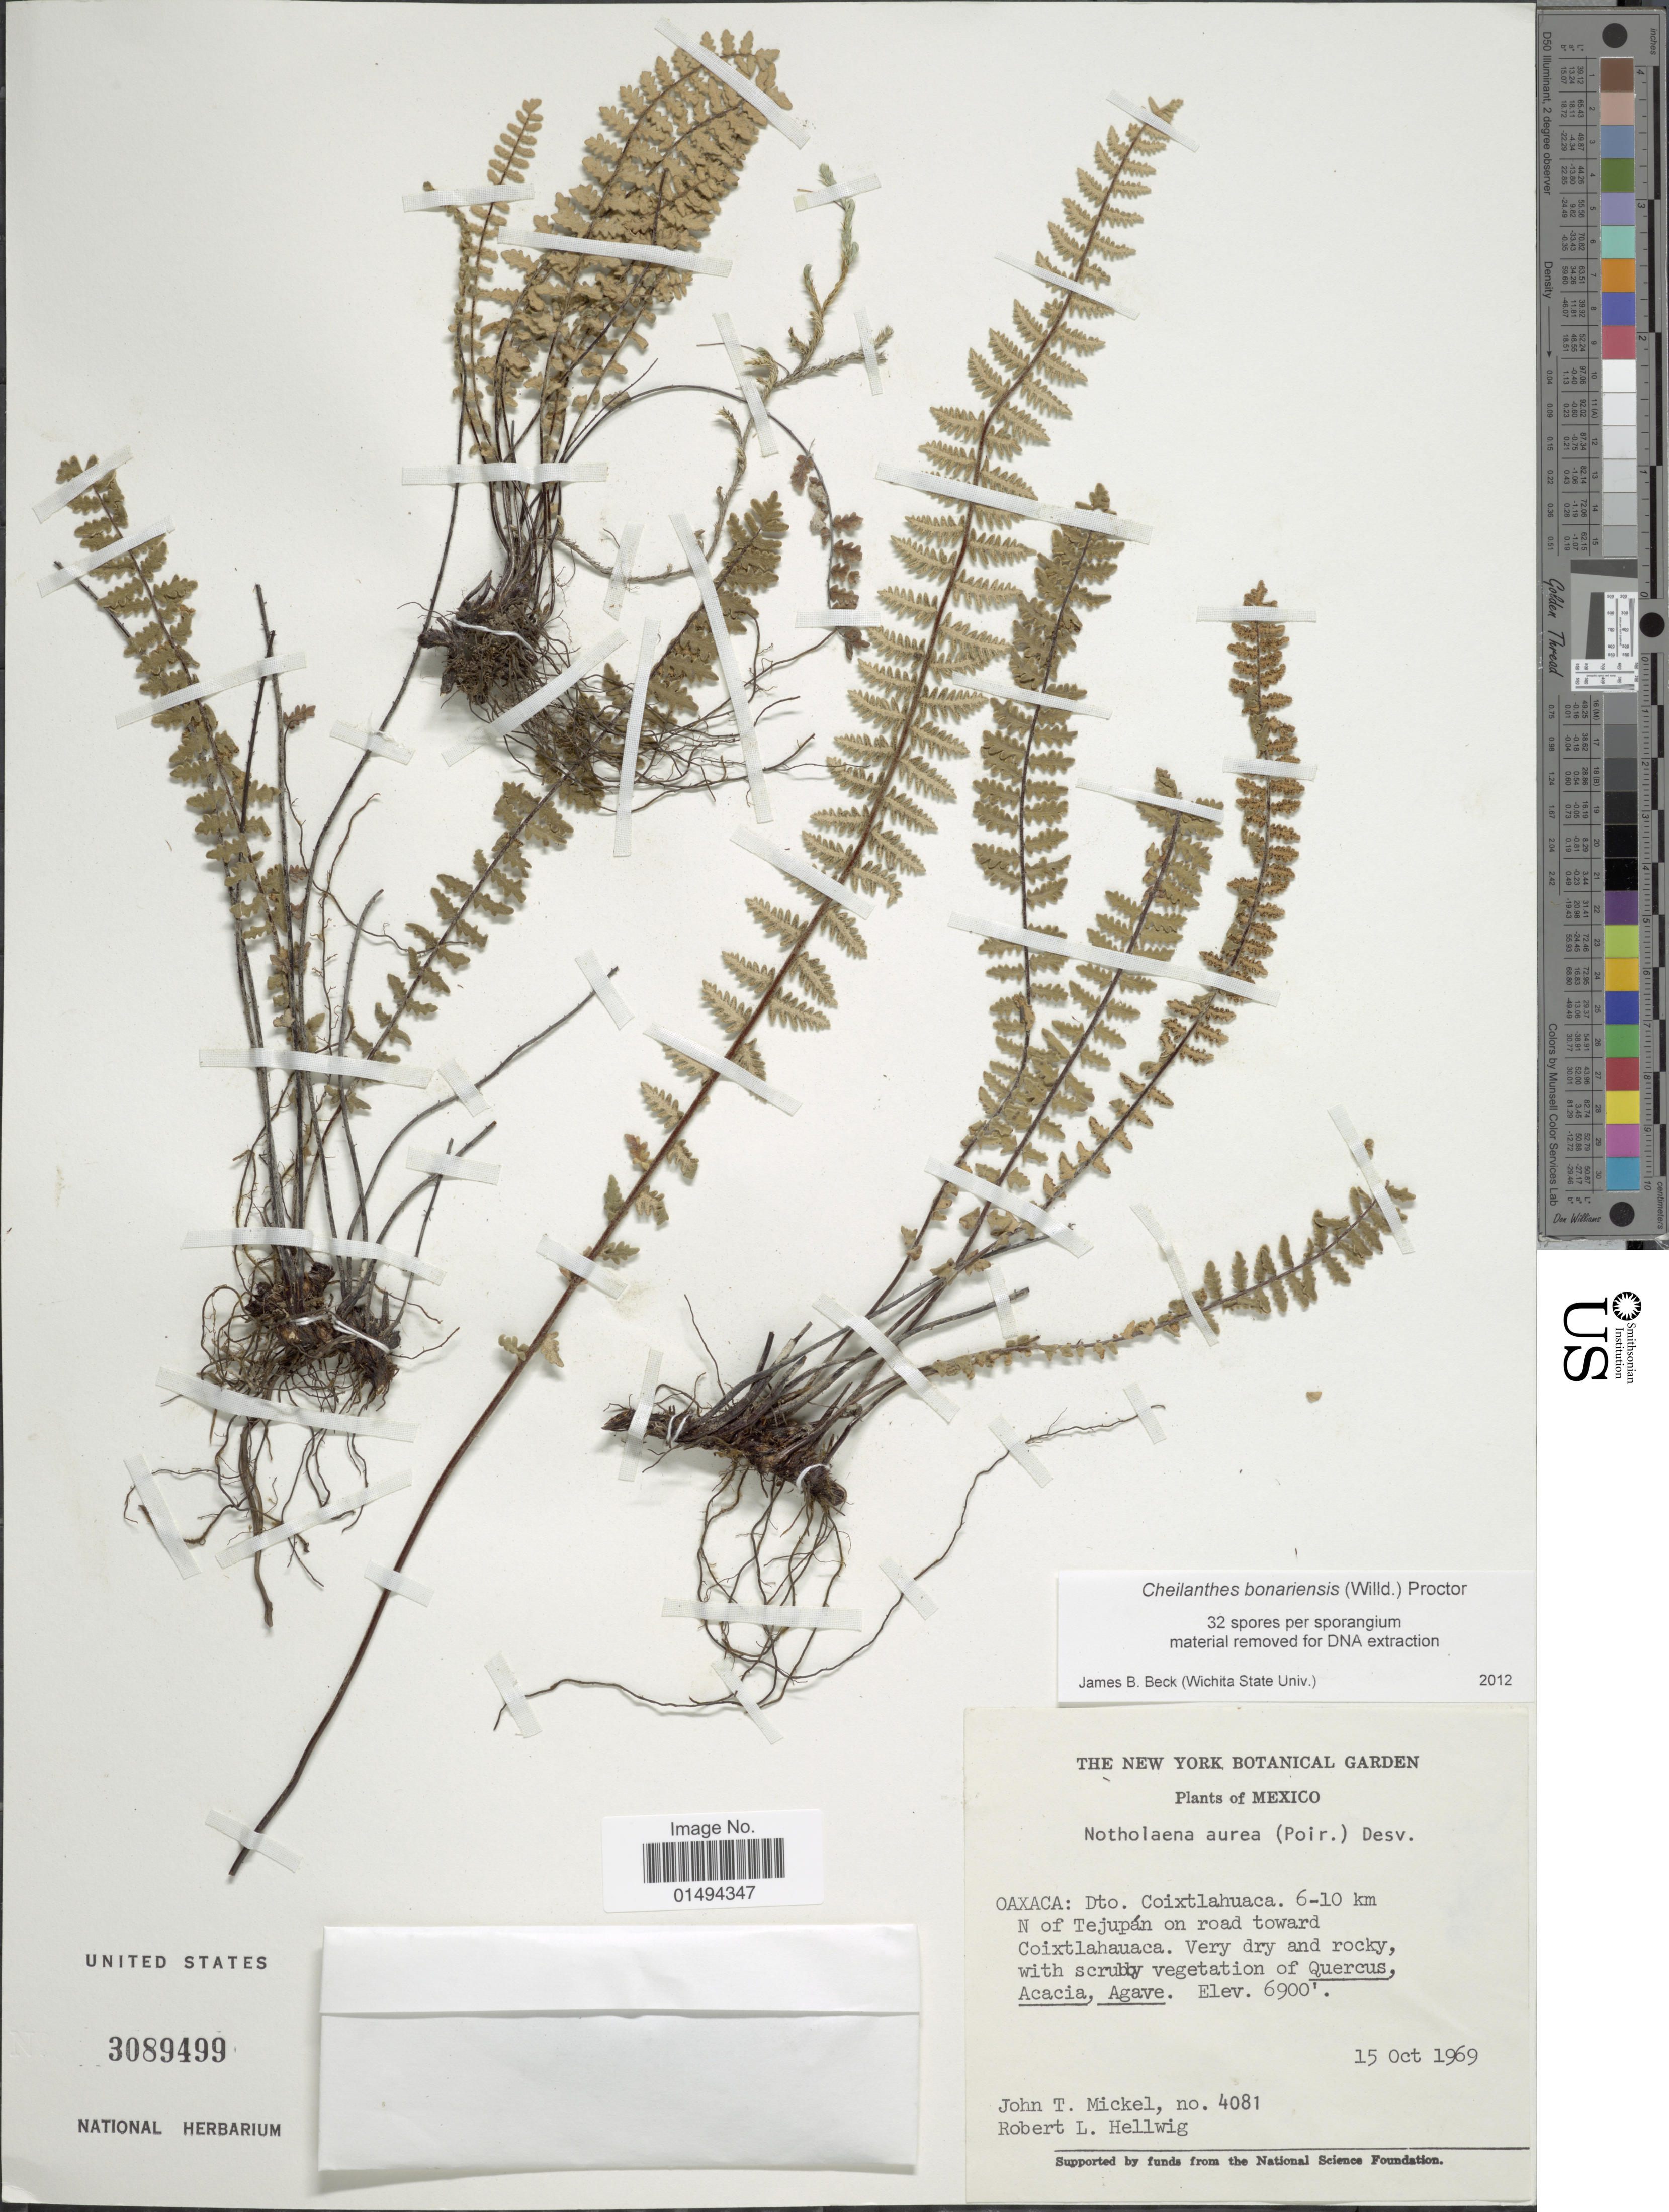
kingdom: Plantae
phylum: Tracheophyta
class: Polypodiopsida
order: Polypodiales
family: Pteridaceae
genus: Myriopteris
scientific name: Myriopteris aurea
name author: (Poir.) Grusz & Windham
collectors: J. T. Mickel & R. Hellwig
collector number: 4081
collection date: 1969-10-15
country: Mexico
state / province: Oaxaca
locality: Dto. Coixtlahuaca. 6-10 km N of Tejupan on road toward Coixtlahuaca. Very dry and rocky, with scrubby vegetation of Quercus, Acacia, Agave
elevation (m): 2103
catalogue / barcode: US 3089499